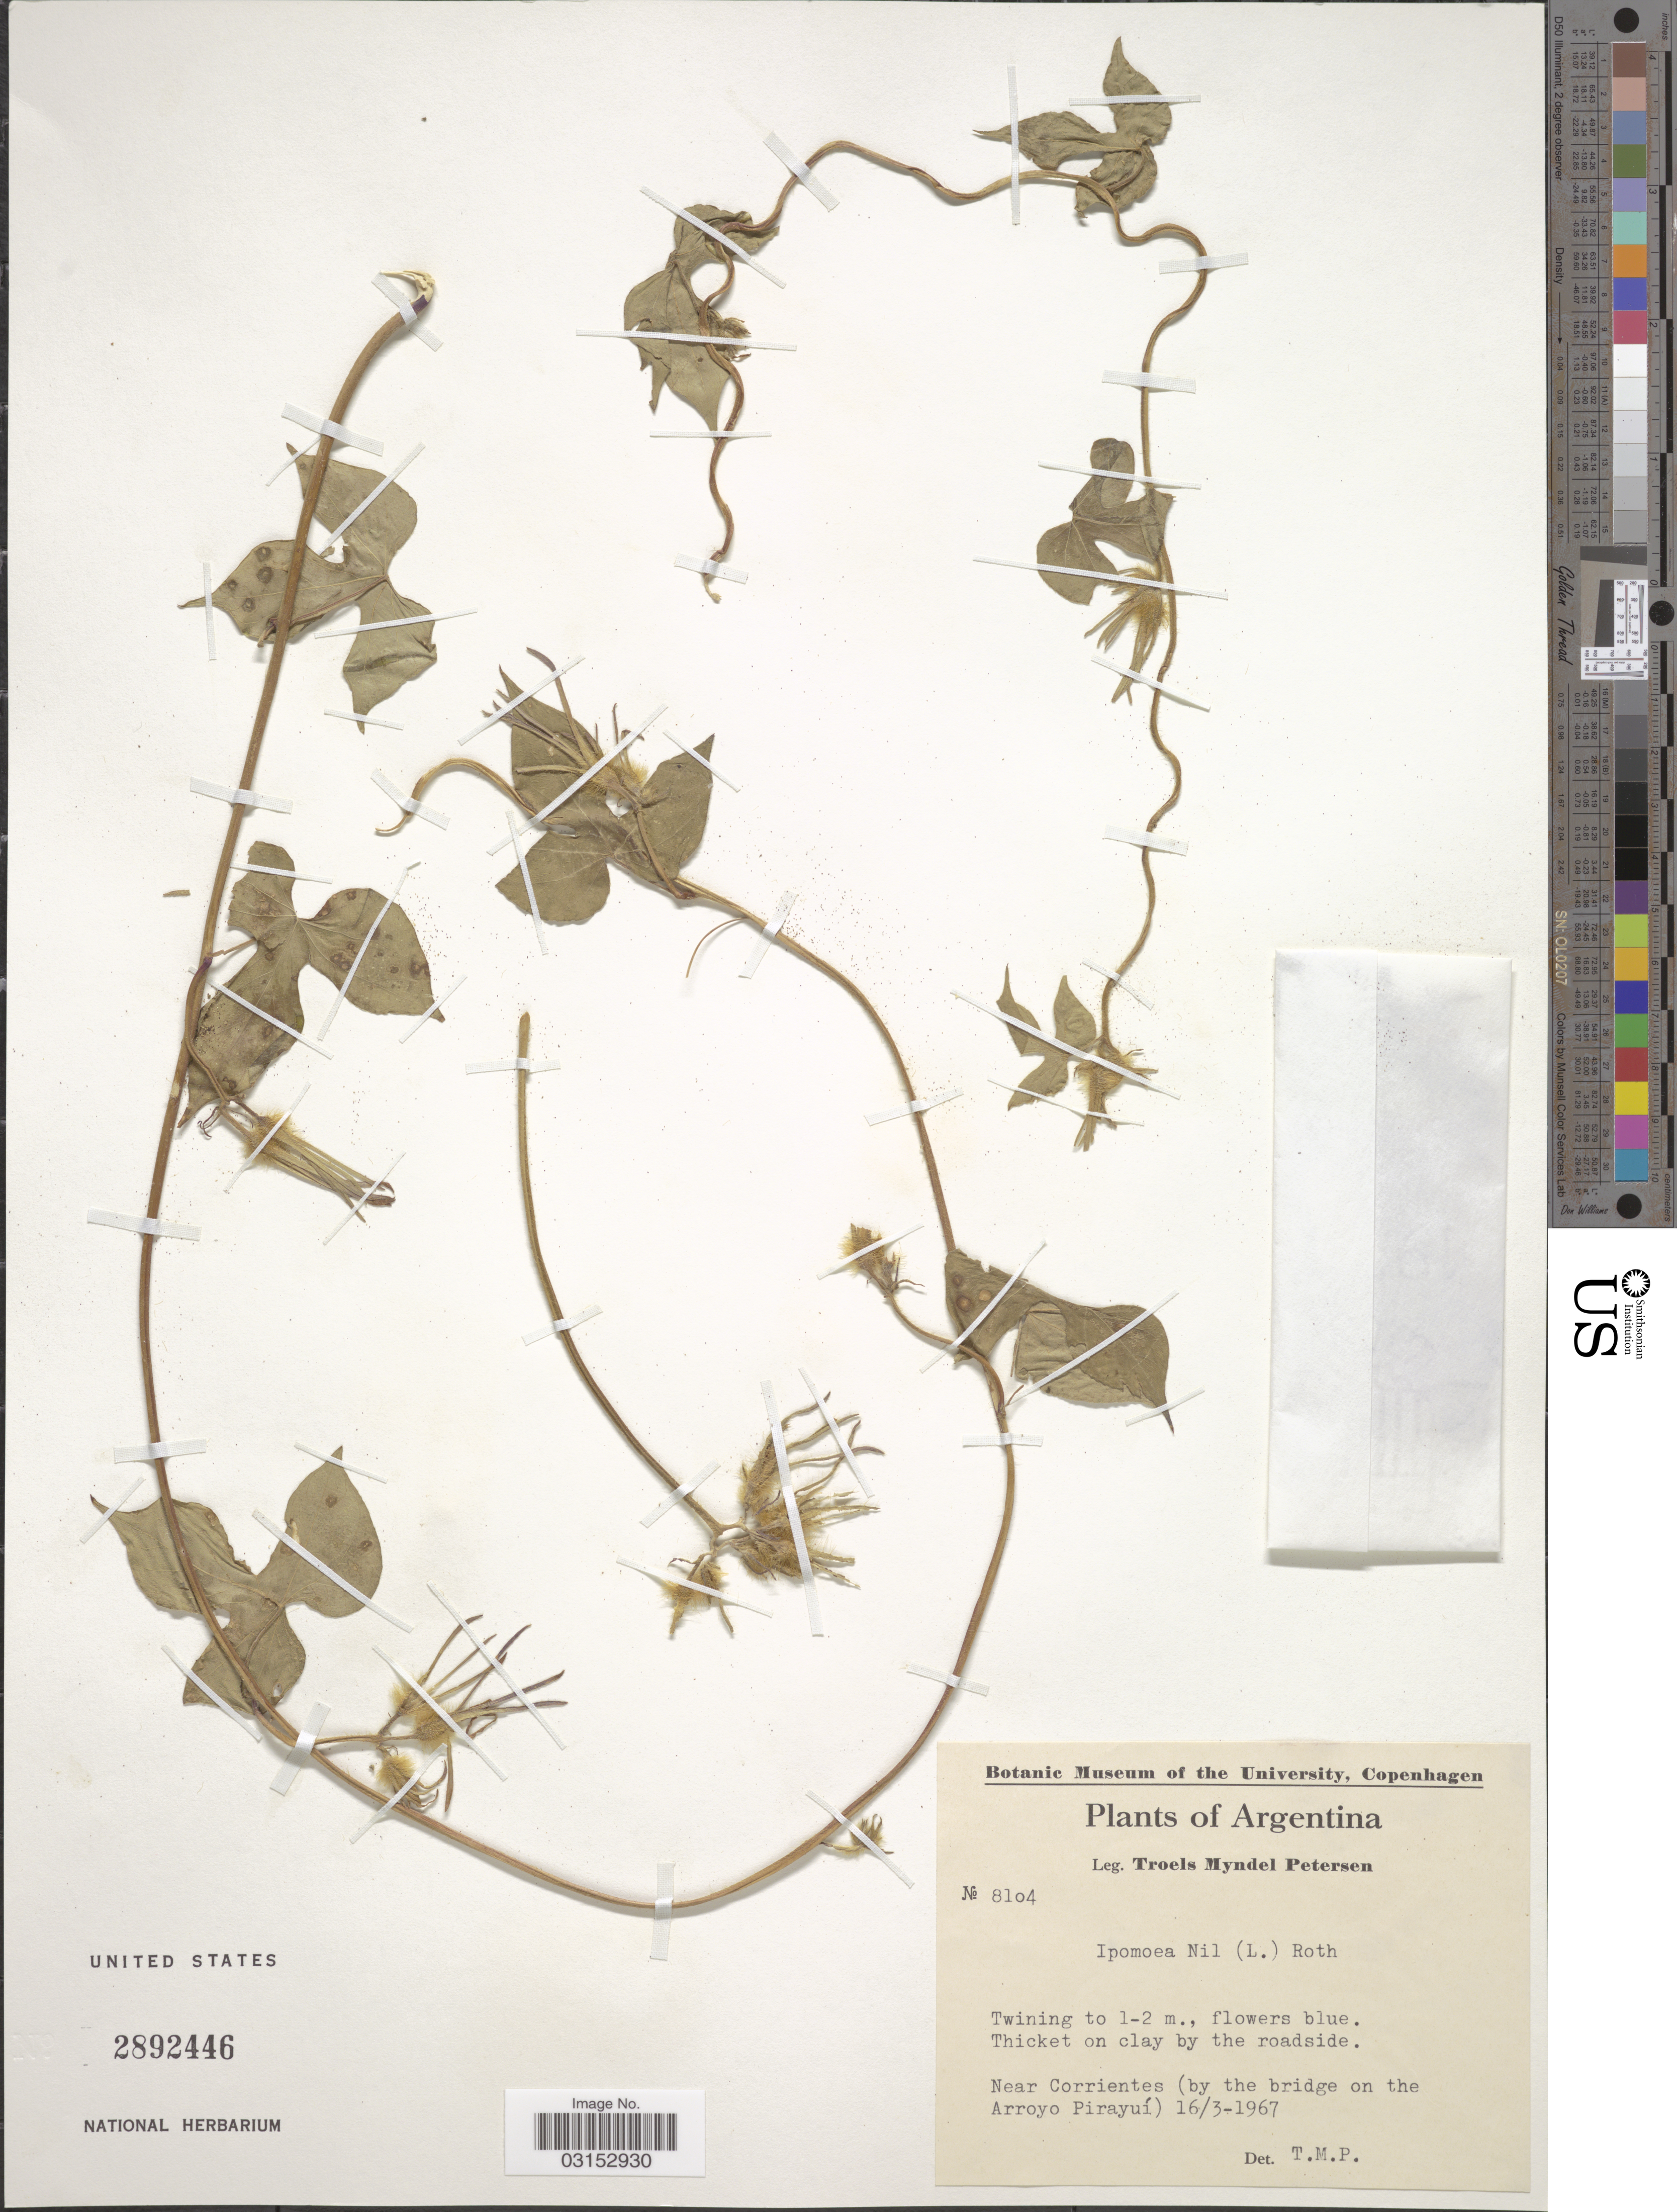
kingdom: Plantae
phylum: Tracheophyta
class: Magnoliopsida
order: Solanales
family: Convolvulaceae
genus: Ipomoea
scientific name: Ipomoea nil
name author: (L.) Roth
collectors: T. M. Petersen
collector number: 81o4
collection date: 1967-03-16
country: Argentina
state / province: Corrientes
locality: Near Corrientes (by the bridge on the Arroyo Pirayuí).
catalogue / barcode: US 2892446